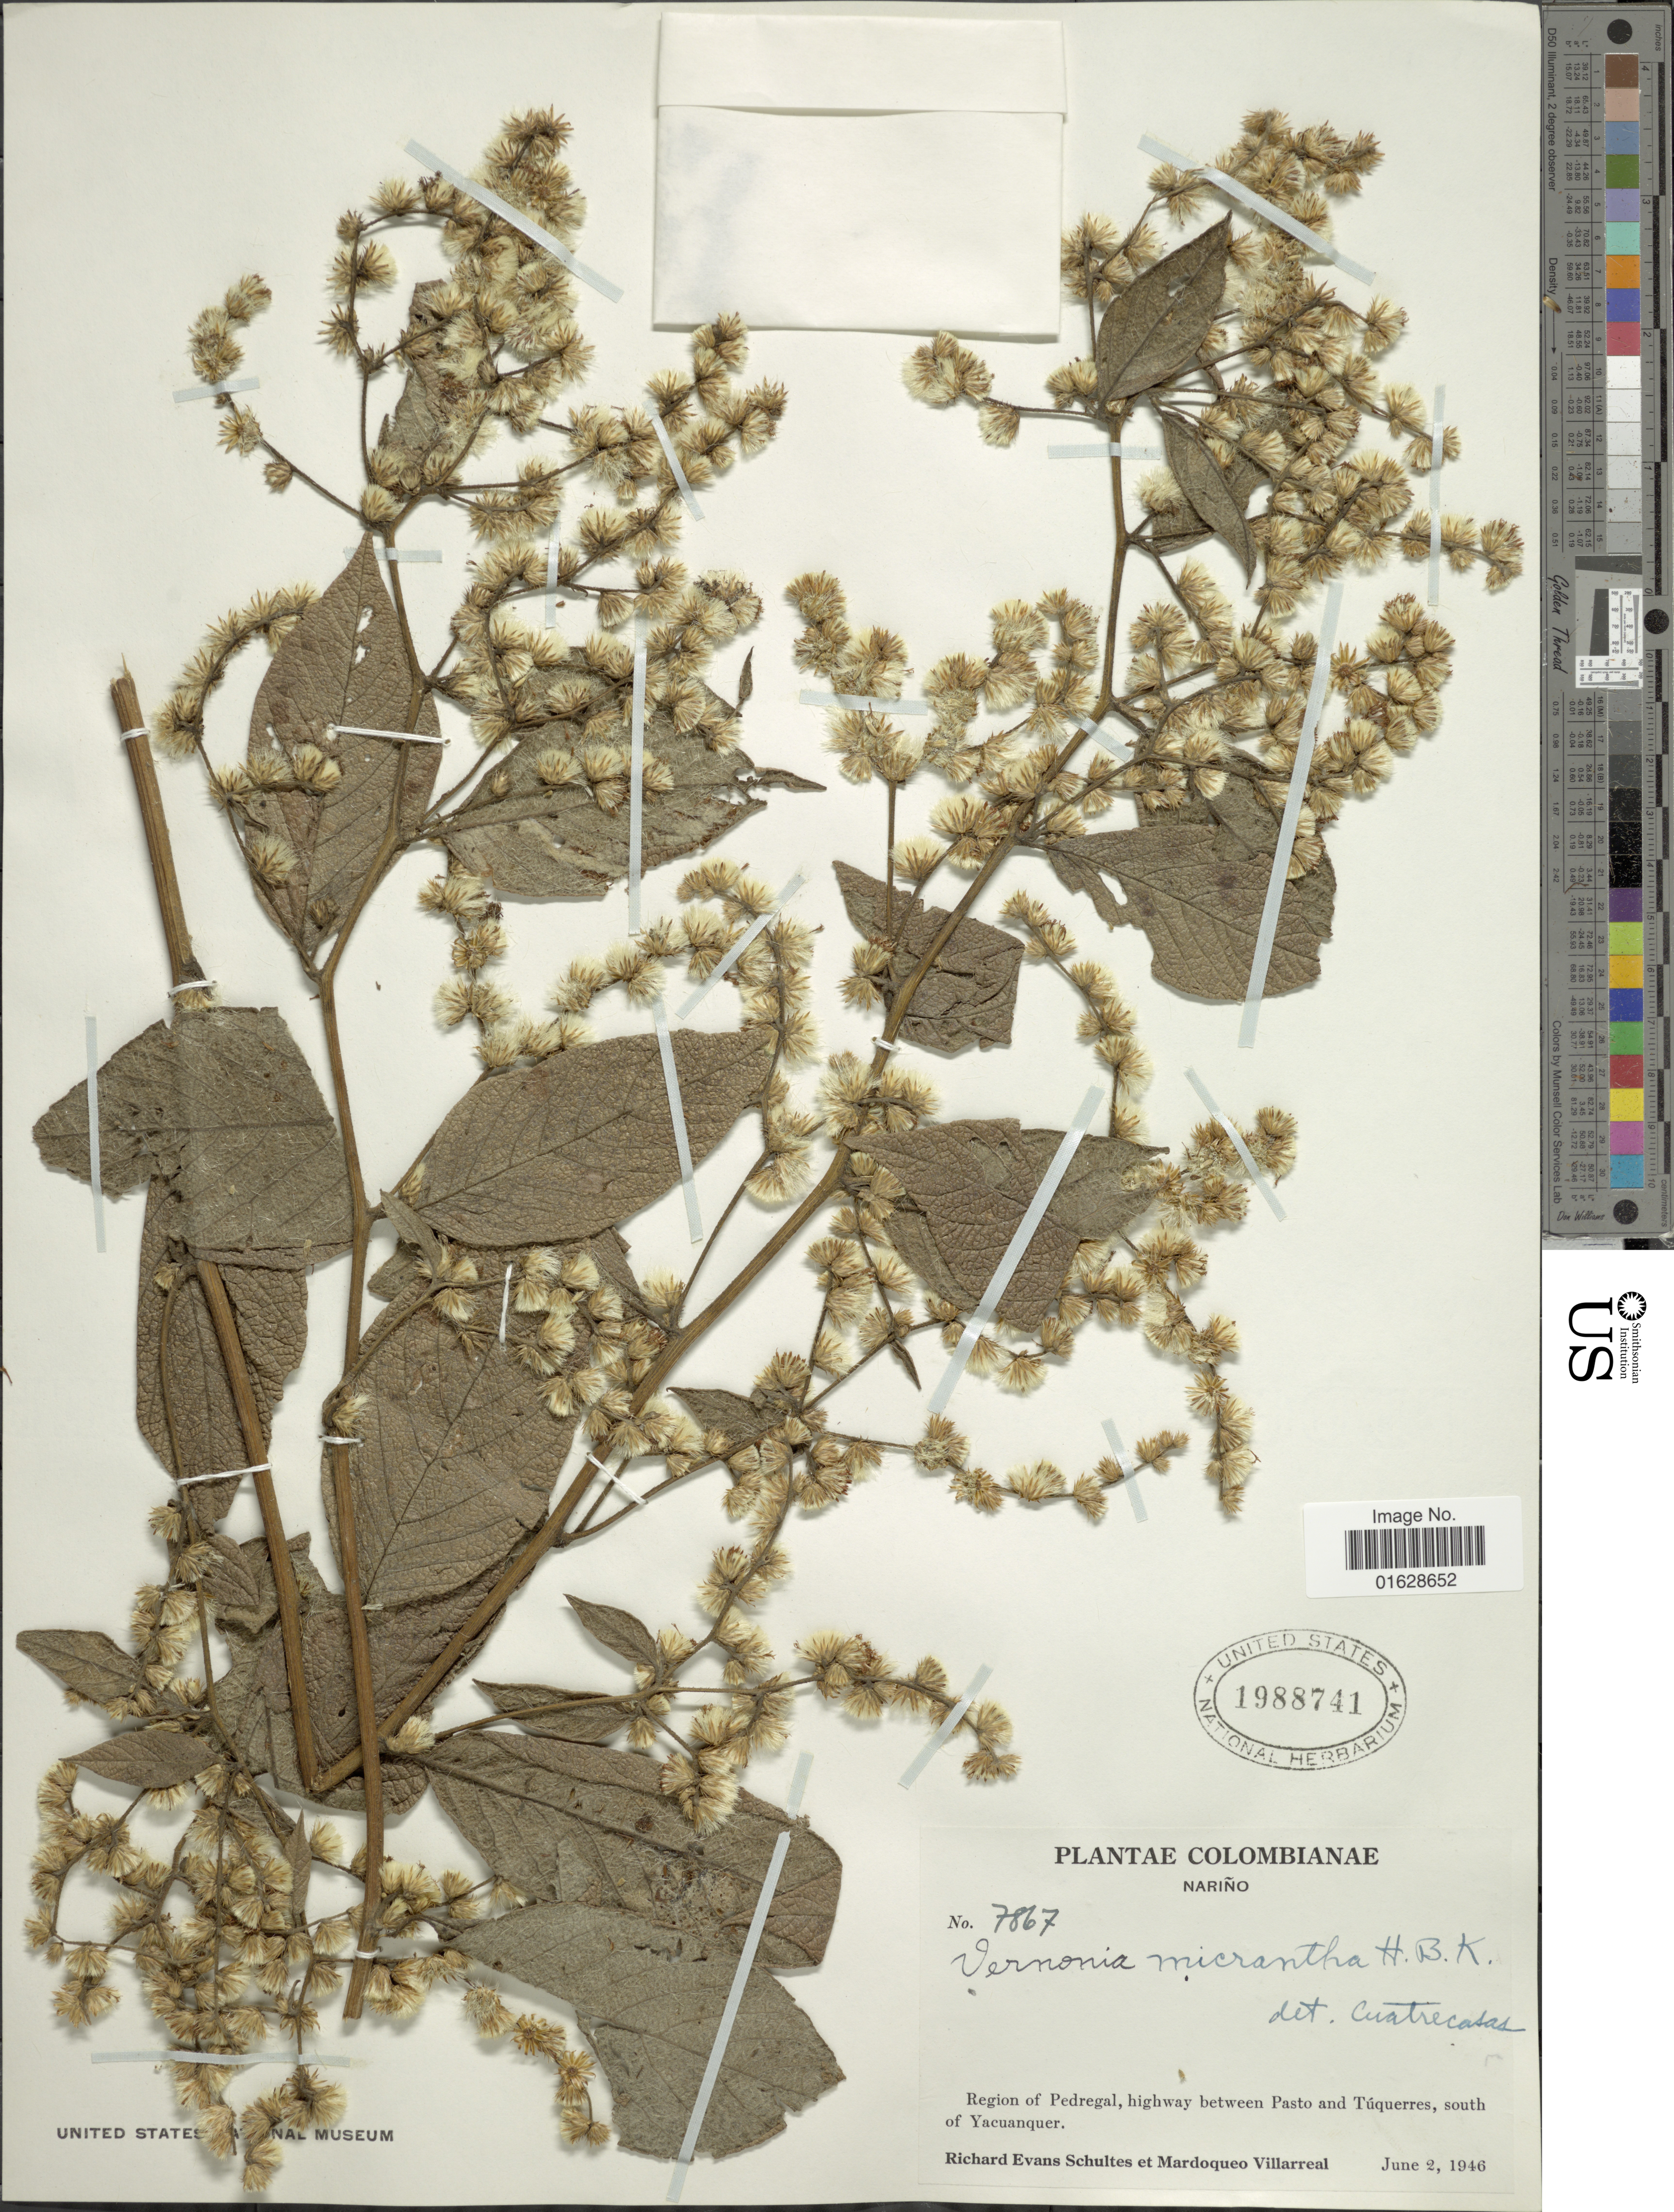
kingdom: Plantae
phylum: Tracheophyta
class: Magnoliopsida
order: Asterales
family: Asteraceae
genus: Lepidaploa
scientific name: Lepidaploa canescens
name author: (Kunth) H. Rob.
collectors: R. E. Schultes & M. Villarreal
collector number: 7867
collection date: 1946-06-02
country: Colombia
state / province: Nariño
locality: Colombianae. Nariño. Region of Pedregal, highway between Pasto and Tuquerres, south of Yacuanquer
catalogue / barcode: US 1988741